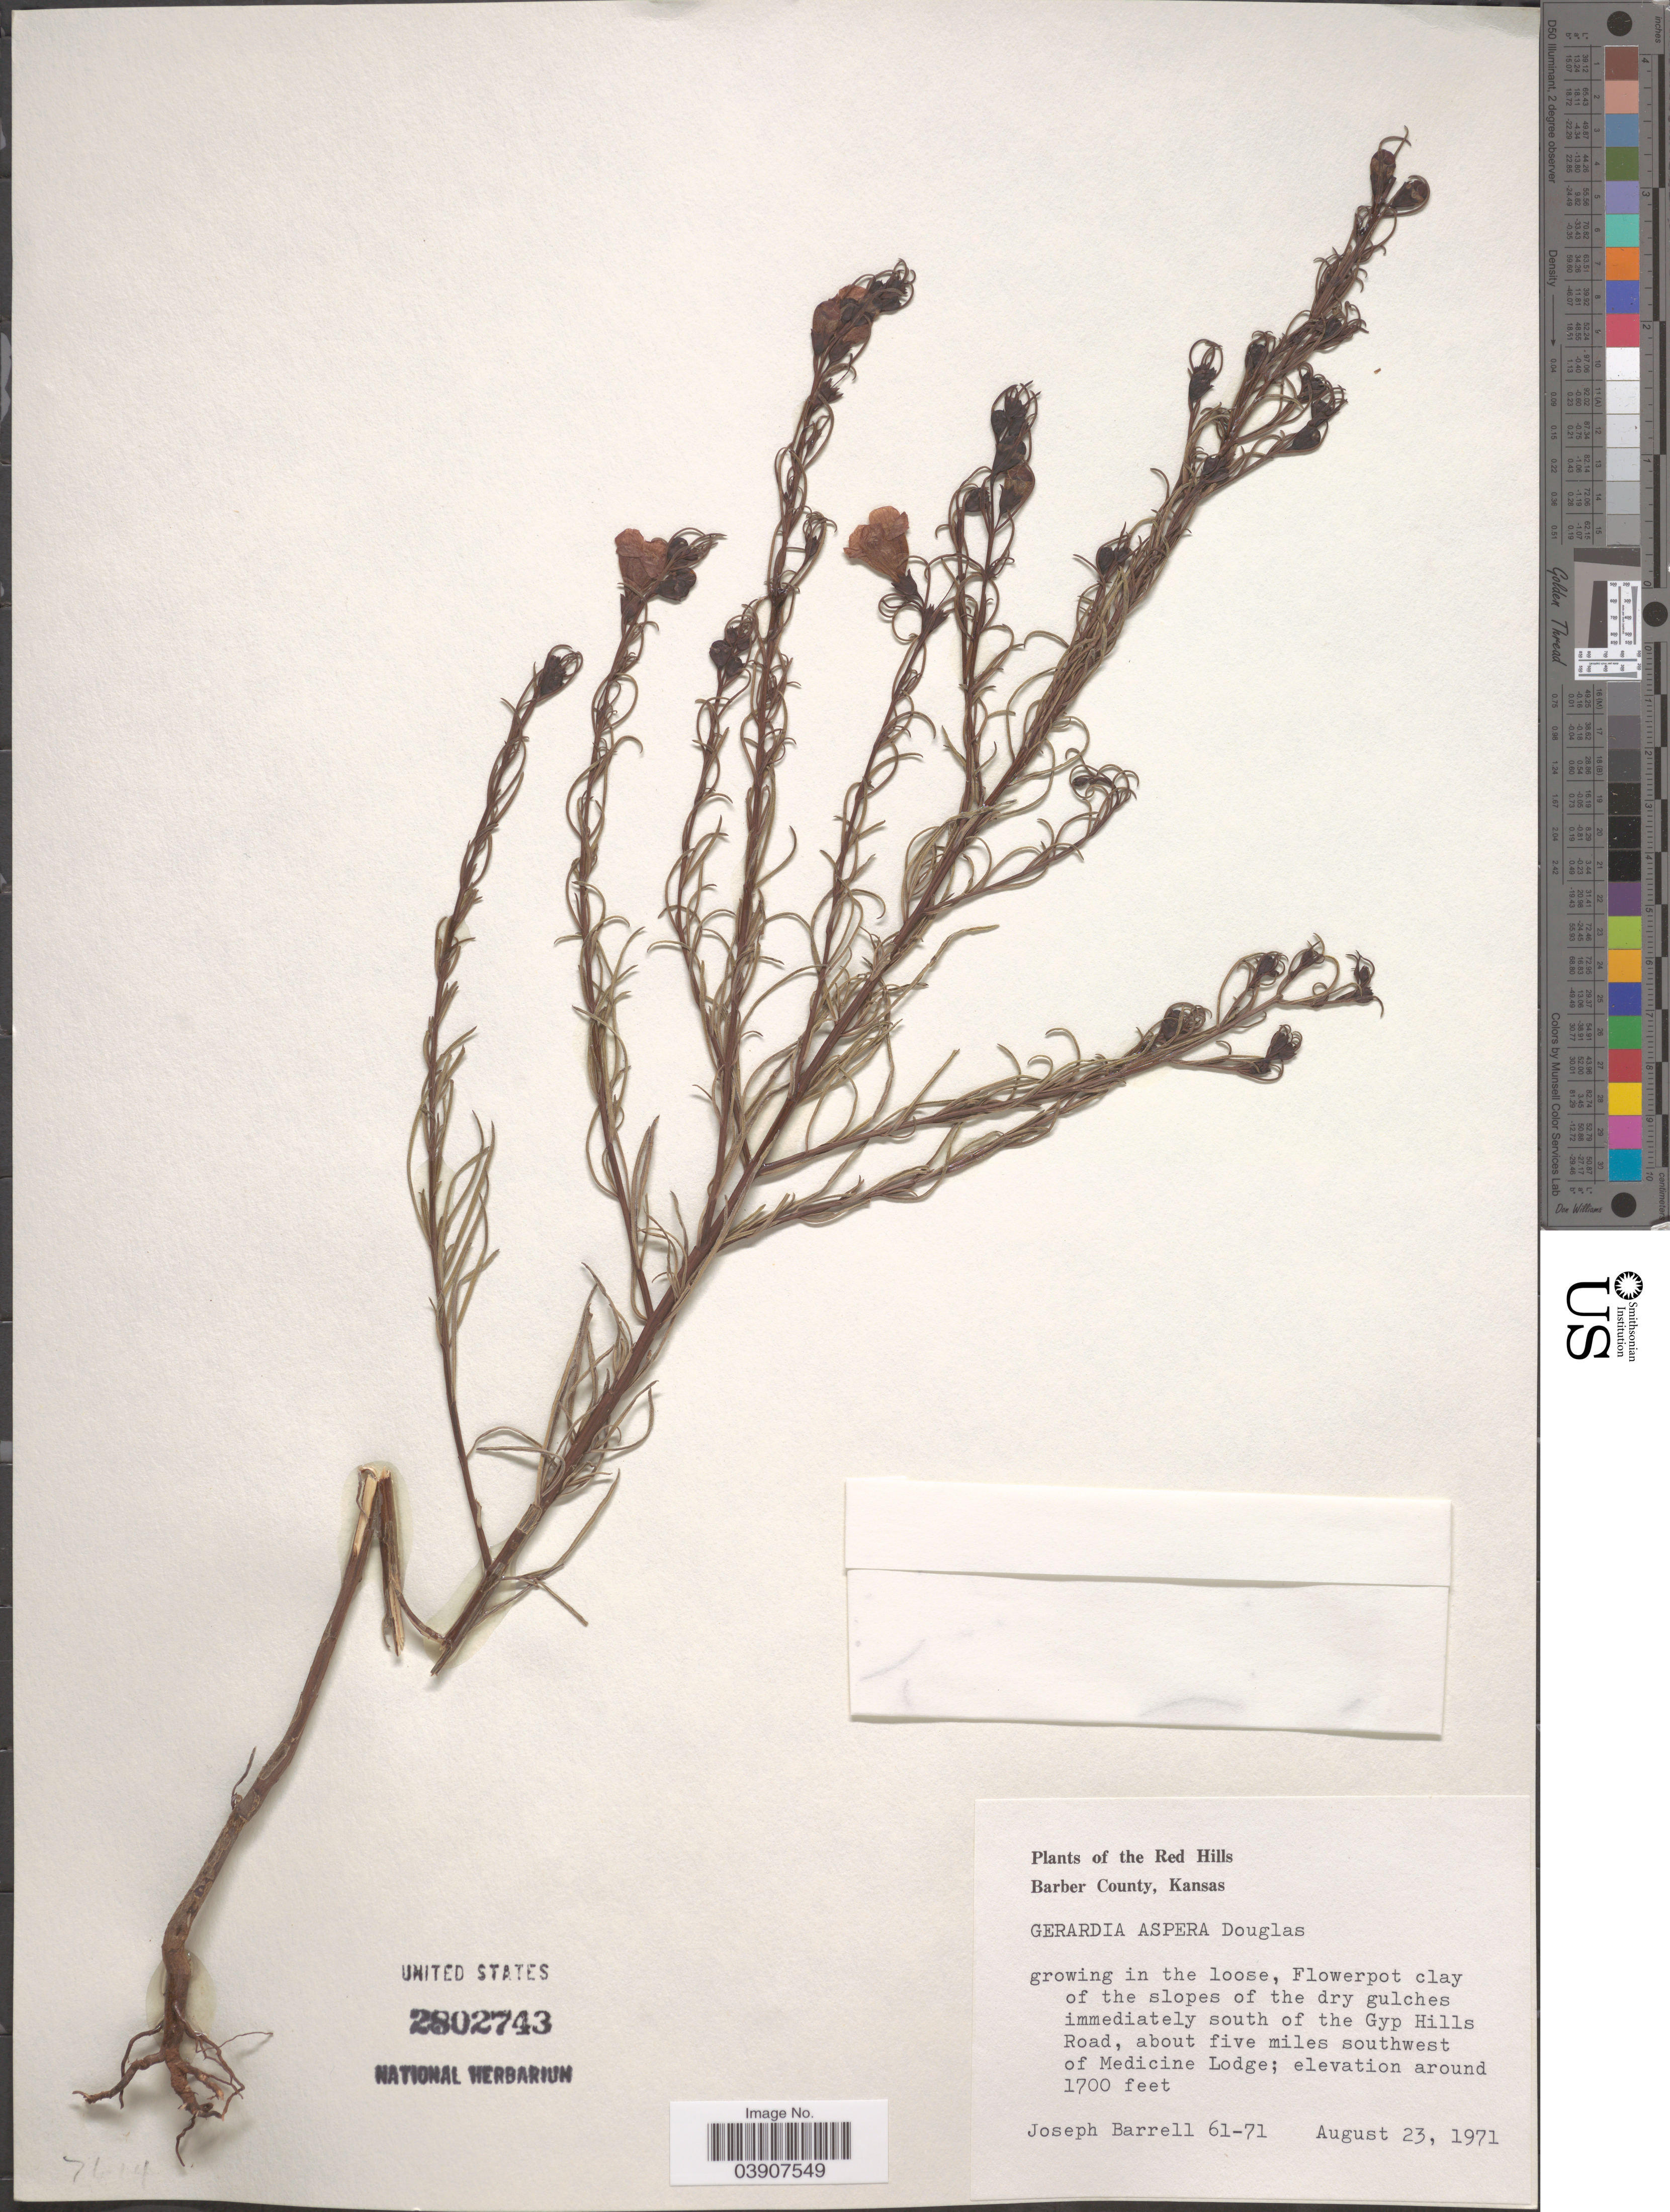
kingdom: Plantae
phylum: Tracheophyta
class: Magnoliopsida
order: Lamiales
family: Orobanchaceae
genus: Agalinis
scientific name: Agalinis aspera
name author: (Douglas ex Benth.) Britton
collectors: J. Barrell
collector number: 61-71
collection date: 1971-08-23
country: United States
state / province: Kansas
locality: The Red Hills, Barber County. The dry gulches immediately south of the Gyp Hills Road, about five miles southwest of Medicine Lodge.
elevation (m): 518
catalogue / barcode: US 2802743